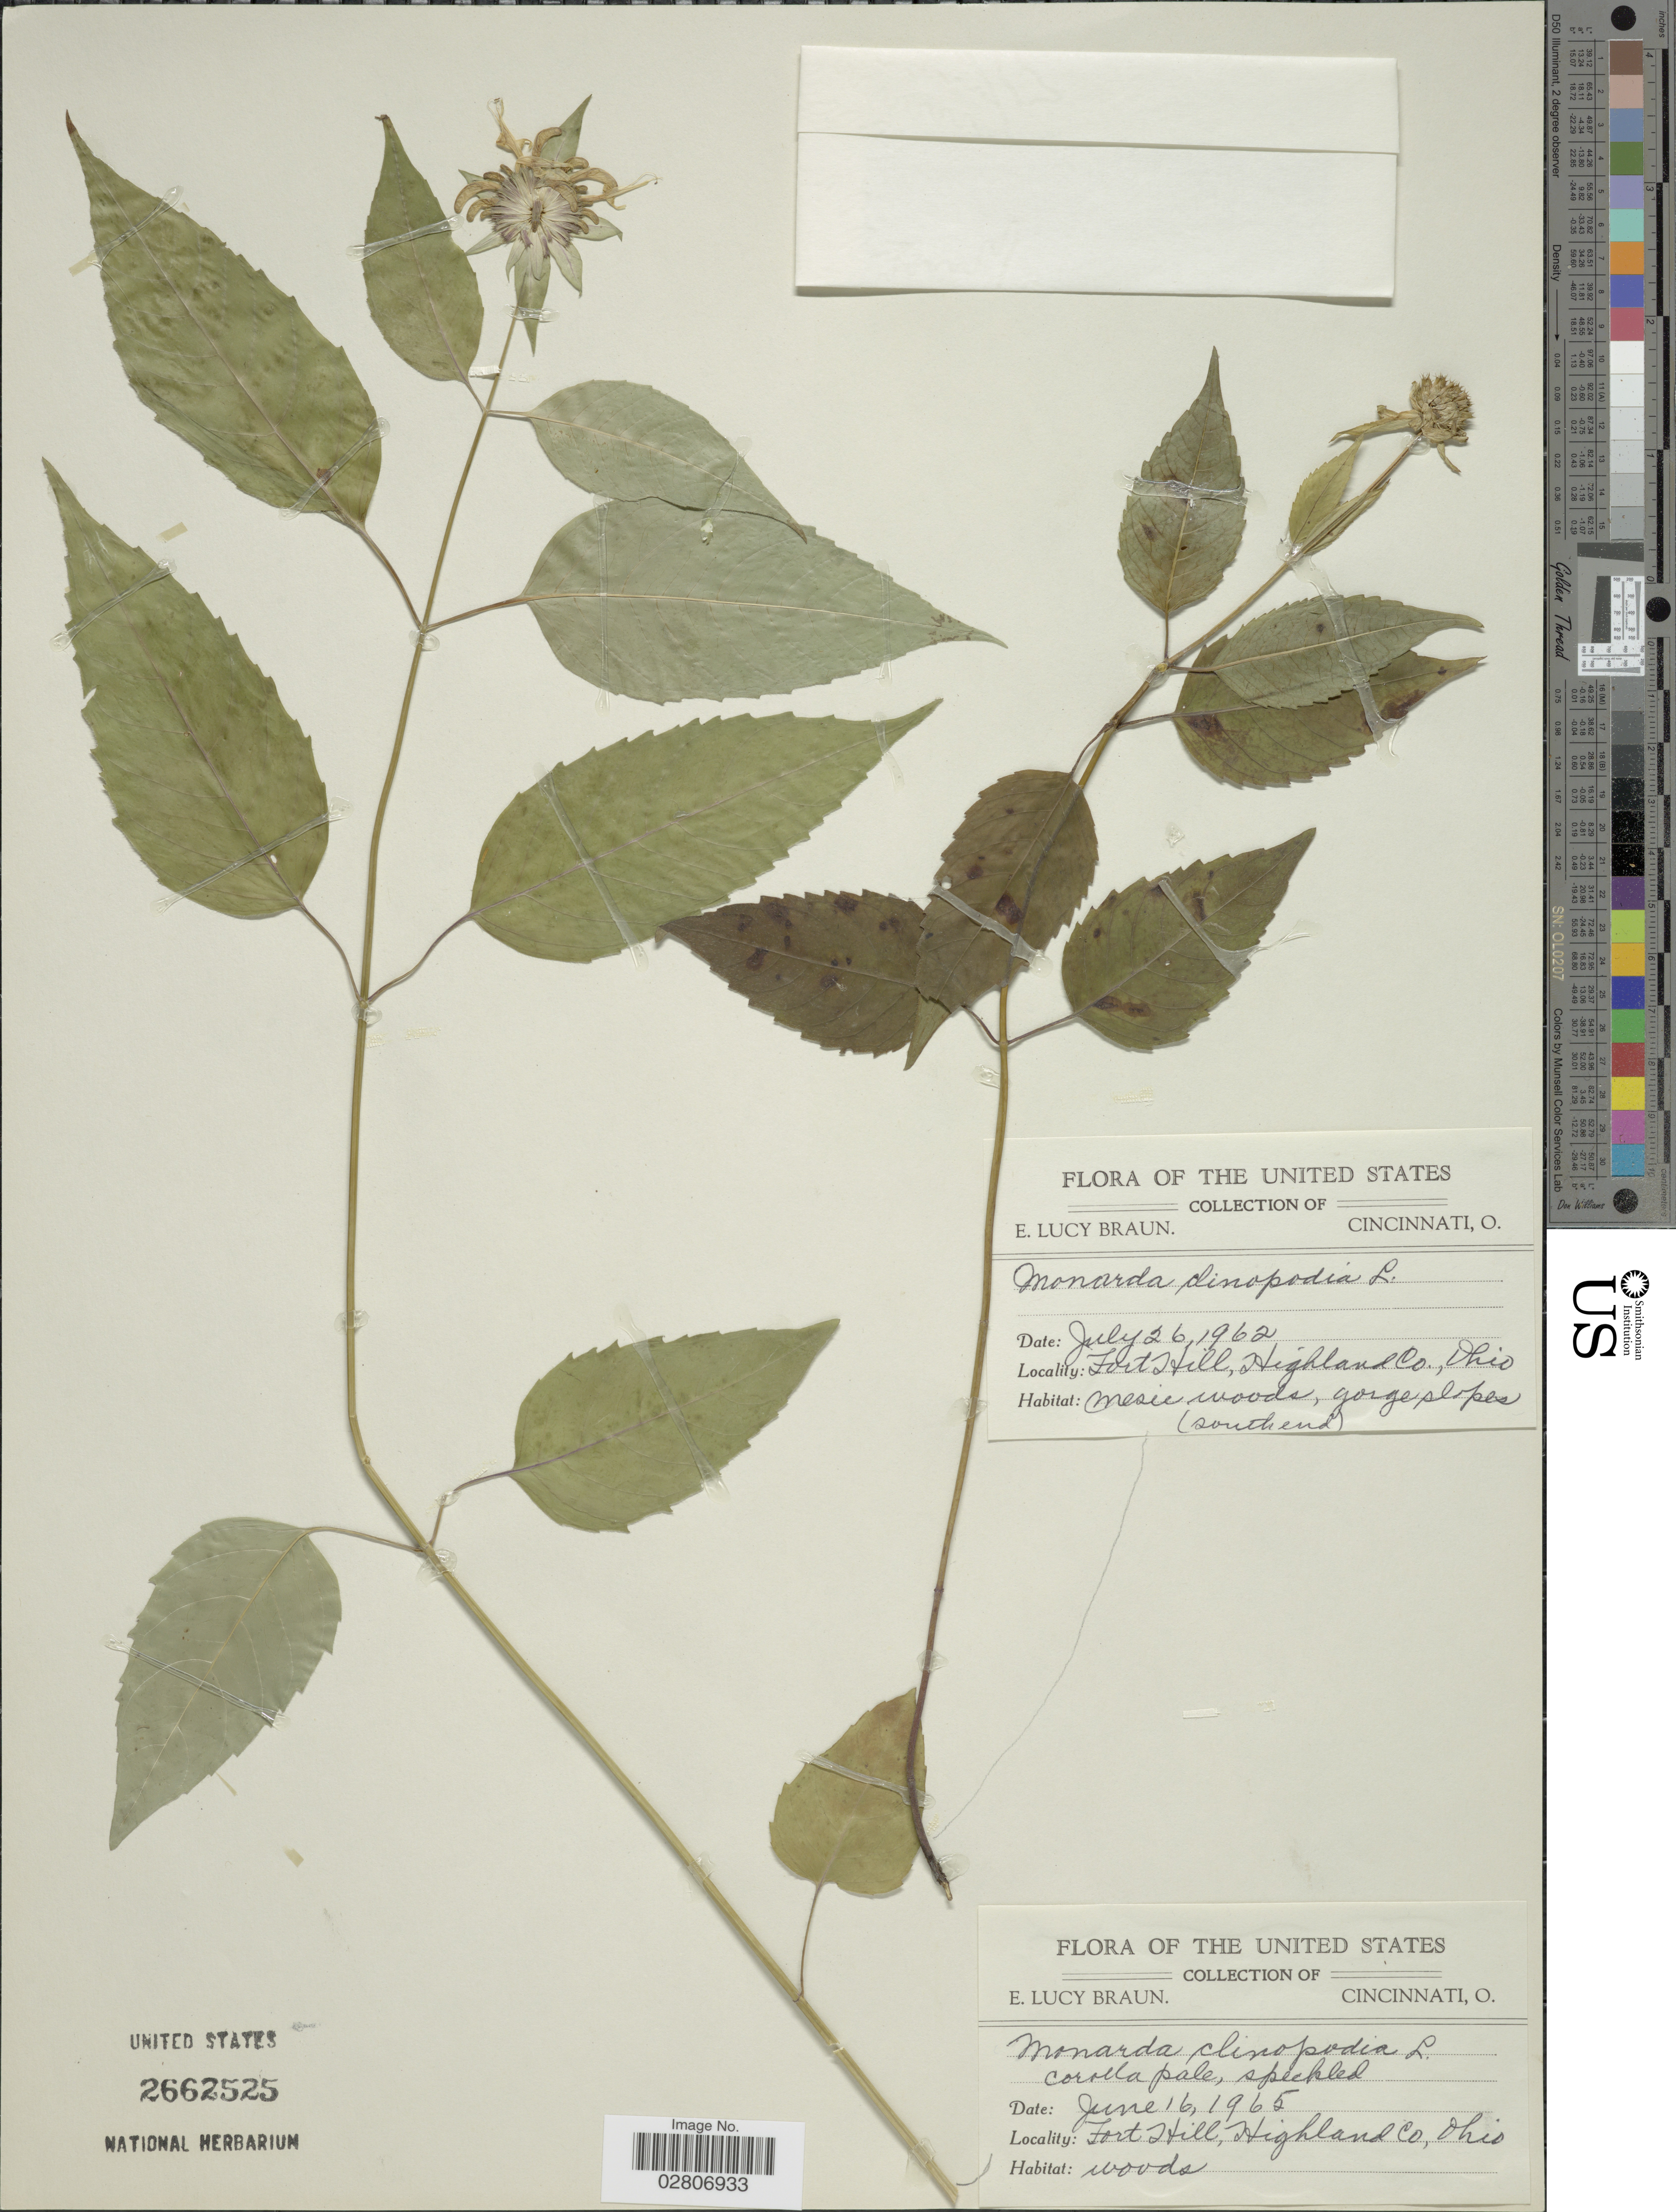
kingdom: Plantae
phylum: Tracheophyta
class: Magnoliopsida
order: Lamiales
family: Lamiaceae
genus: Monarda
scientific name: Monarda clinopodia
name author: L.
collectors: E. L. Braun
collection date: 1965-06-16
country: United States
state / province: Ohio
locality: Fort Hill, Highland Co.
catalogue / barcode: US 2662525-2